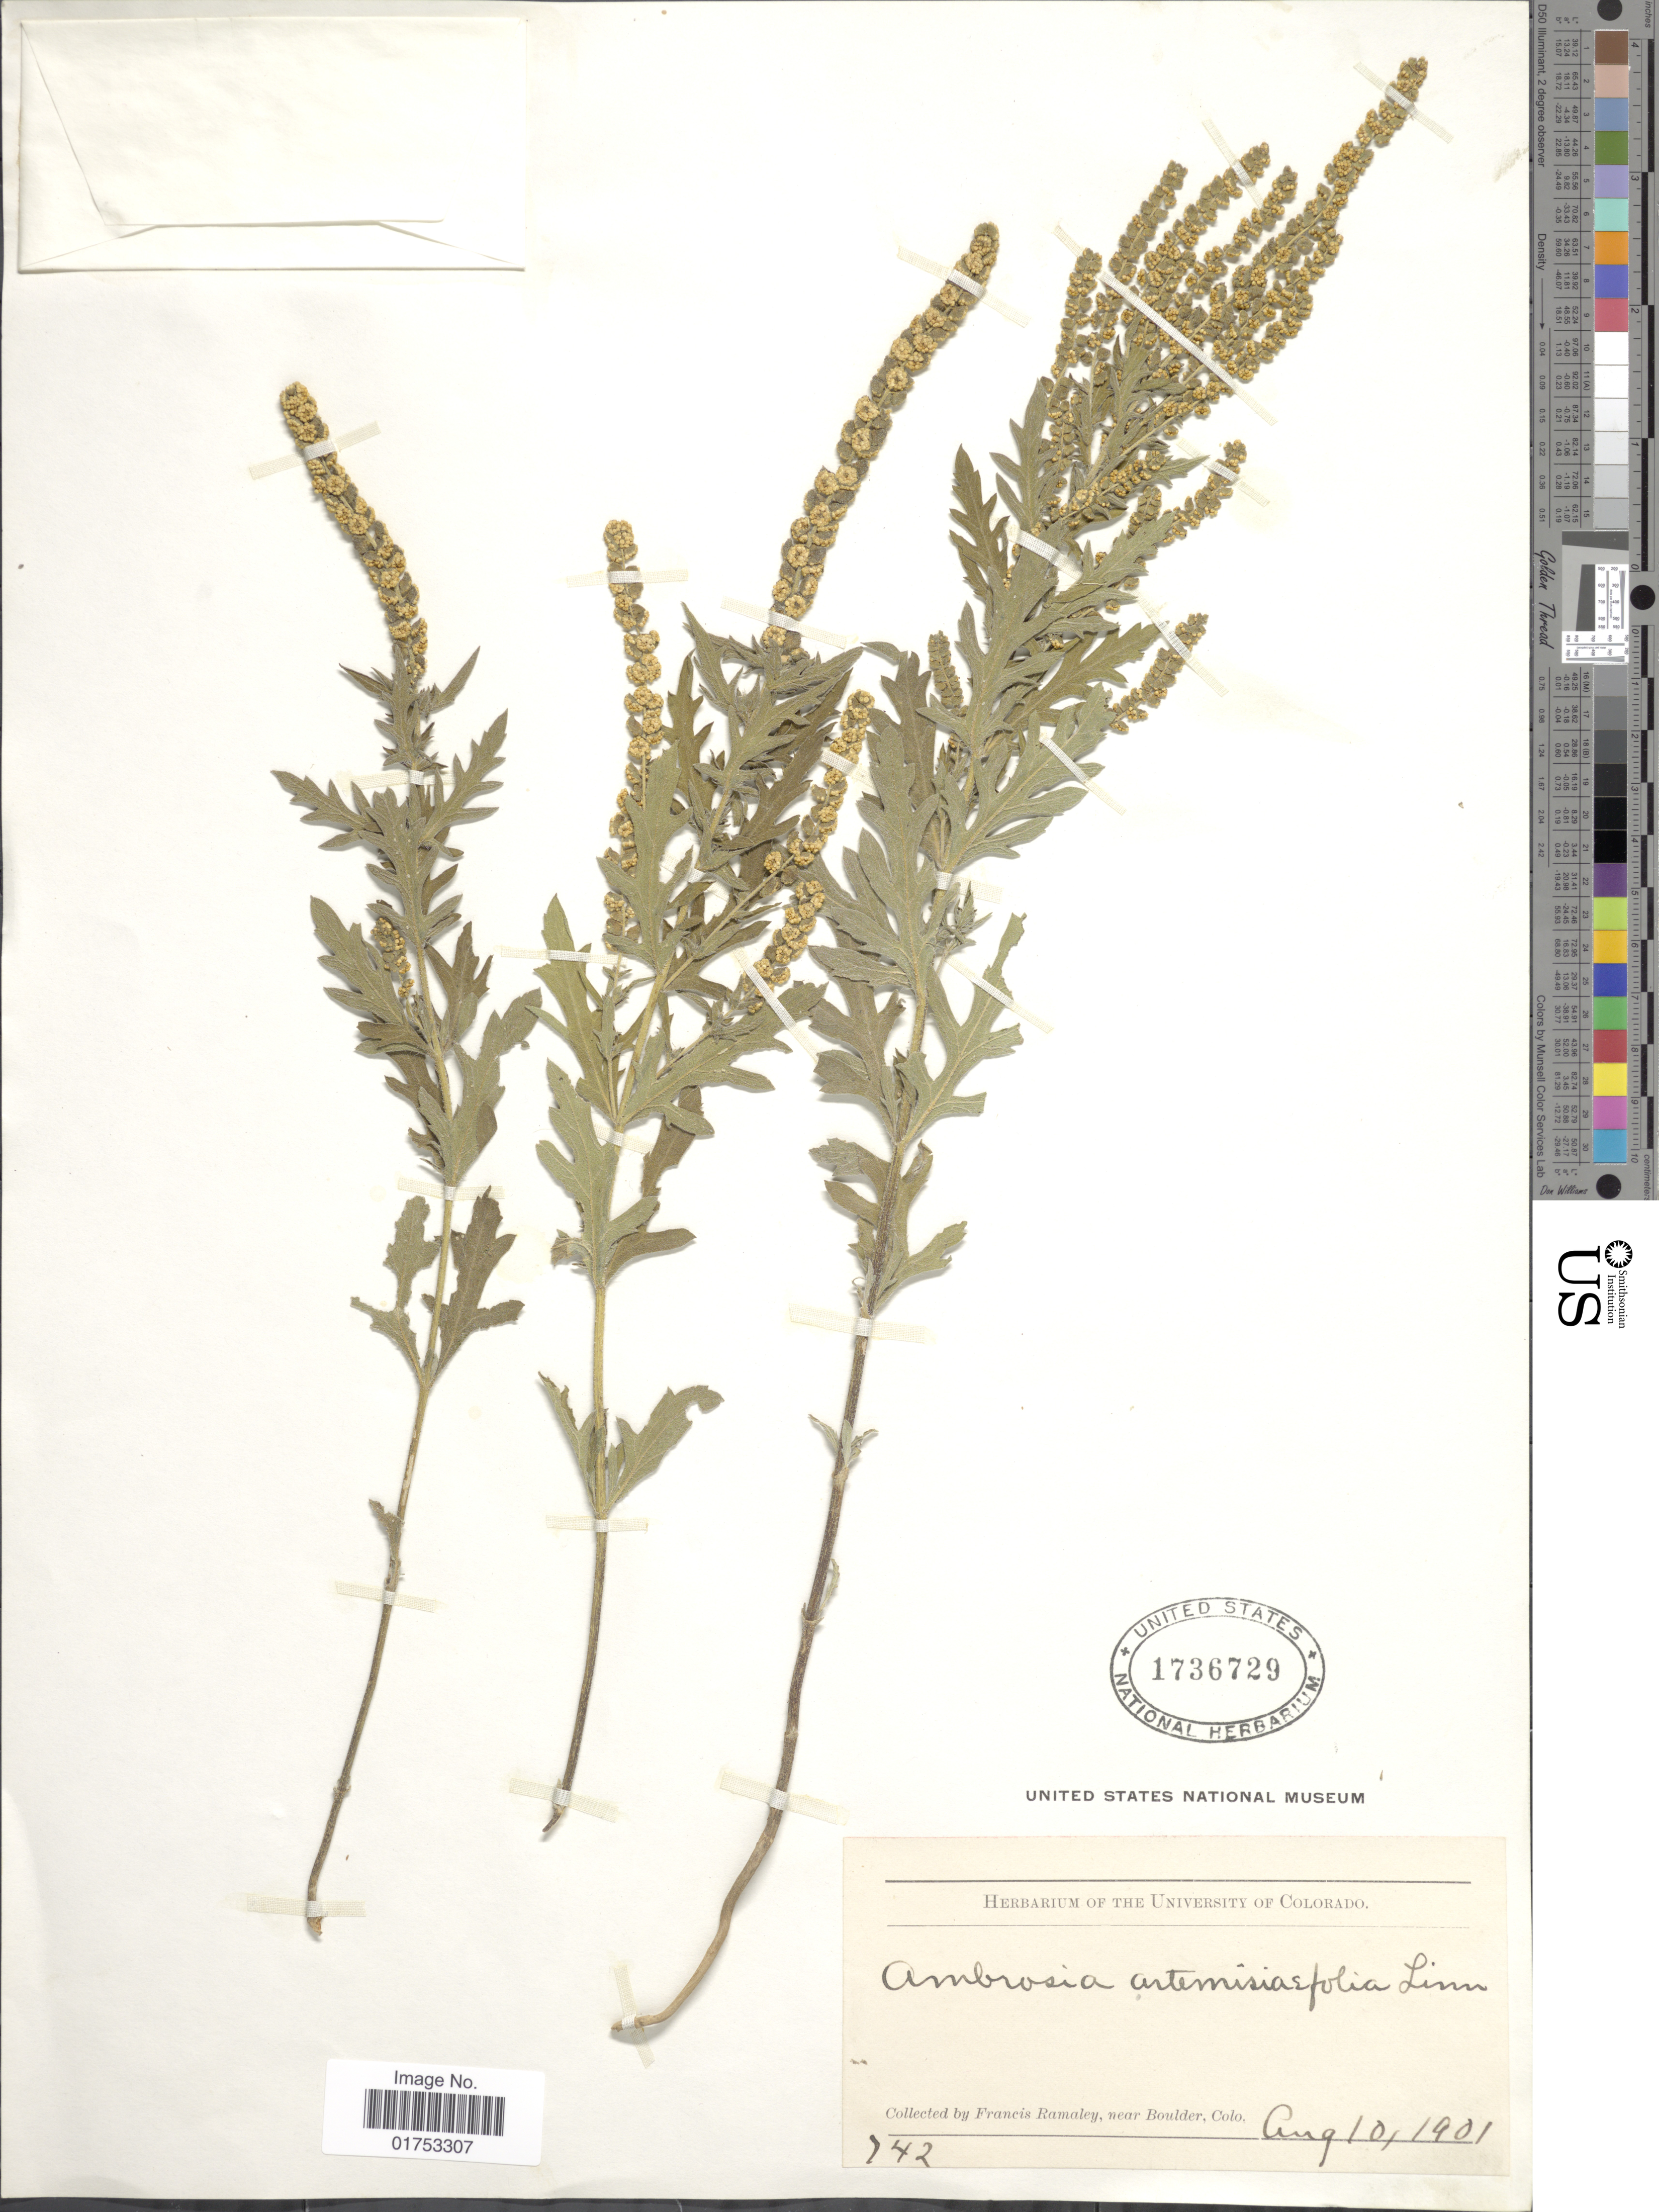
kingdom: Plantae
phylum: Tracheophyta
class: Magnoliopsida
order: Asterales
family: Asteraceae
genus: Ambrosia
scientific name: Ambrosia artemisiifolia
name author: L.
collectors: F. Ramaley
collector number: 742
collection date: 1901-08-10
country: United States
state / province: Colorado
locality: Near Boulder, Colo.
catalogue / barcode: US 1736729